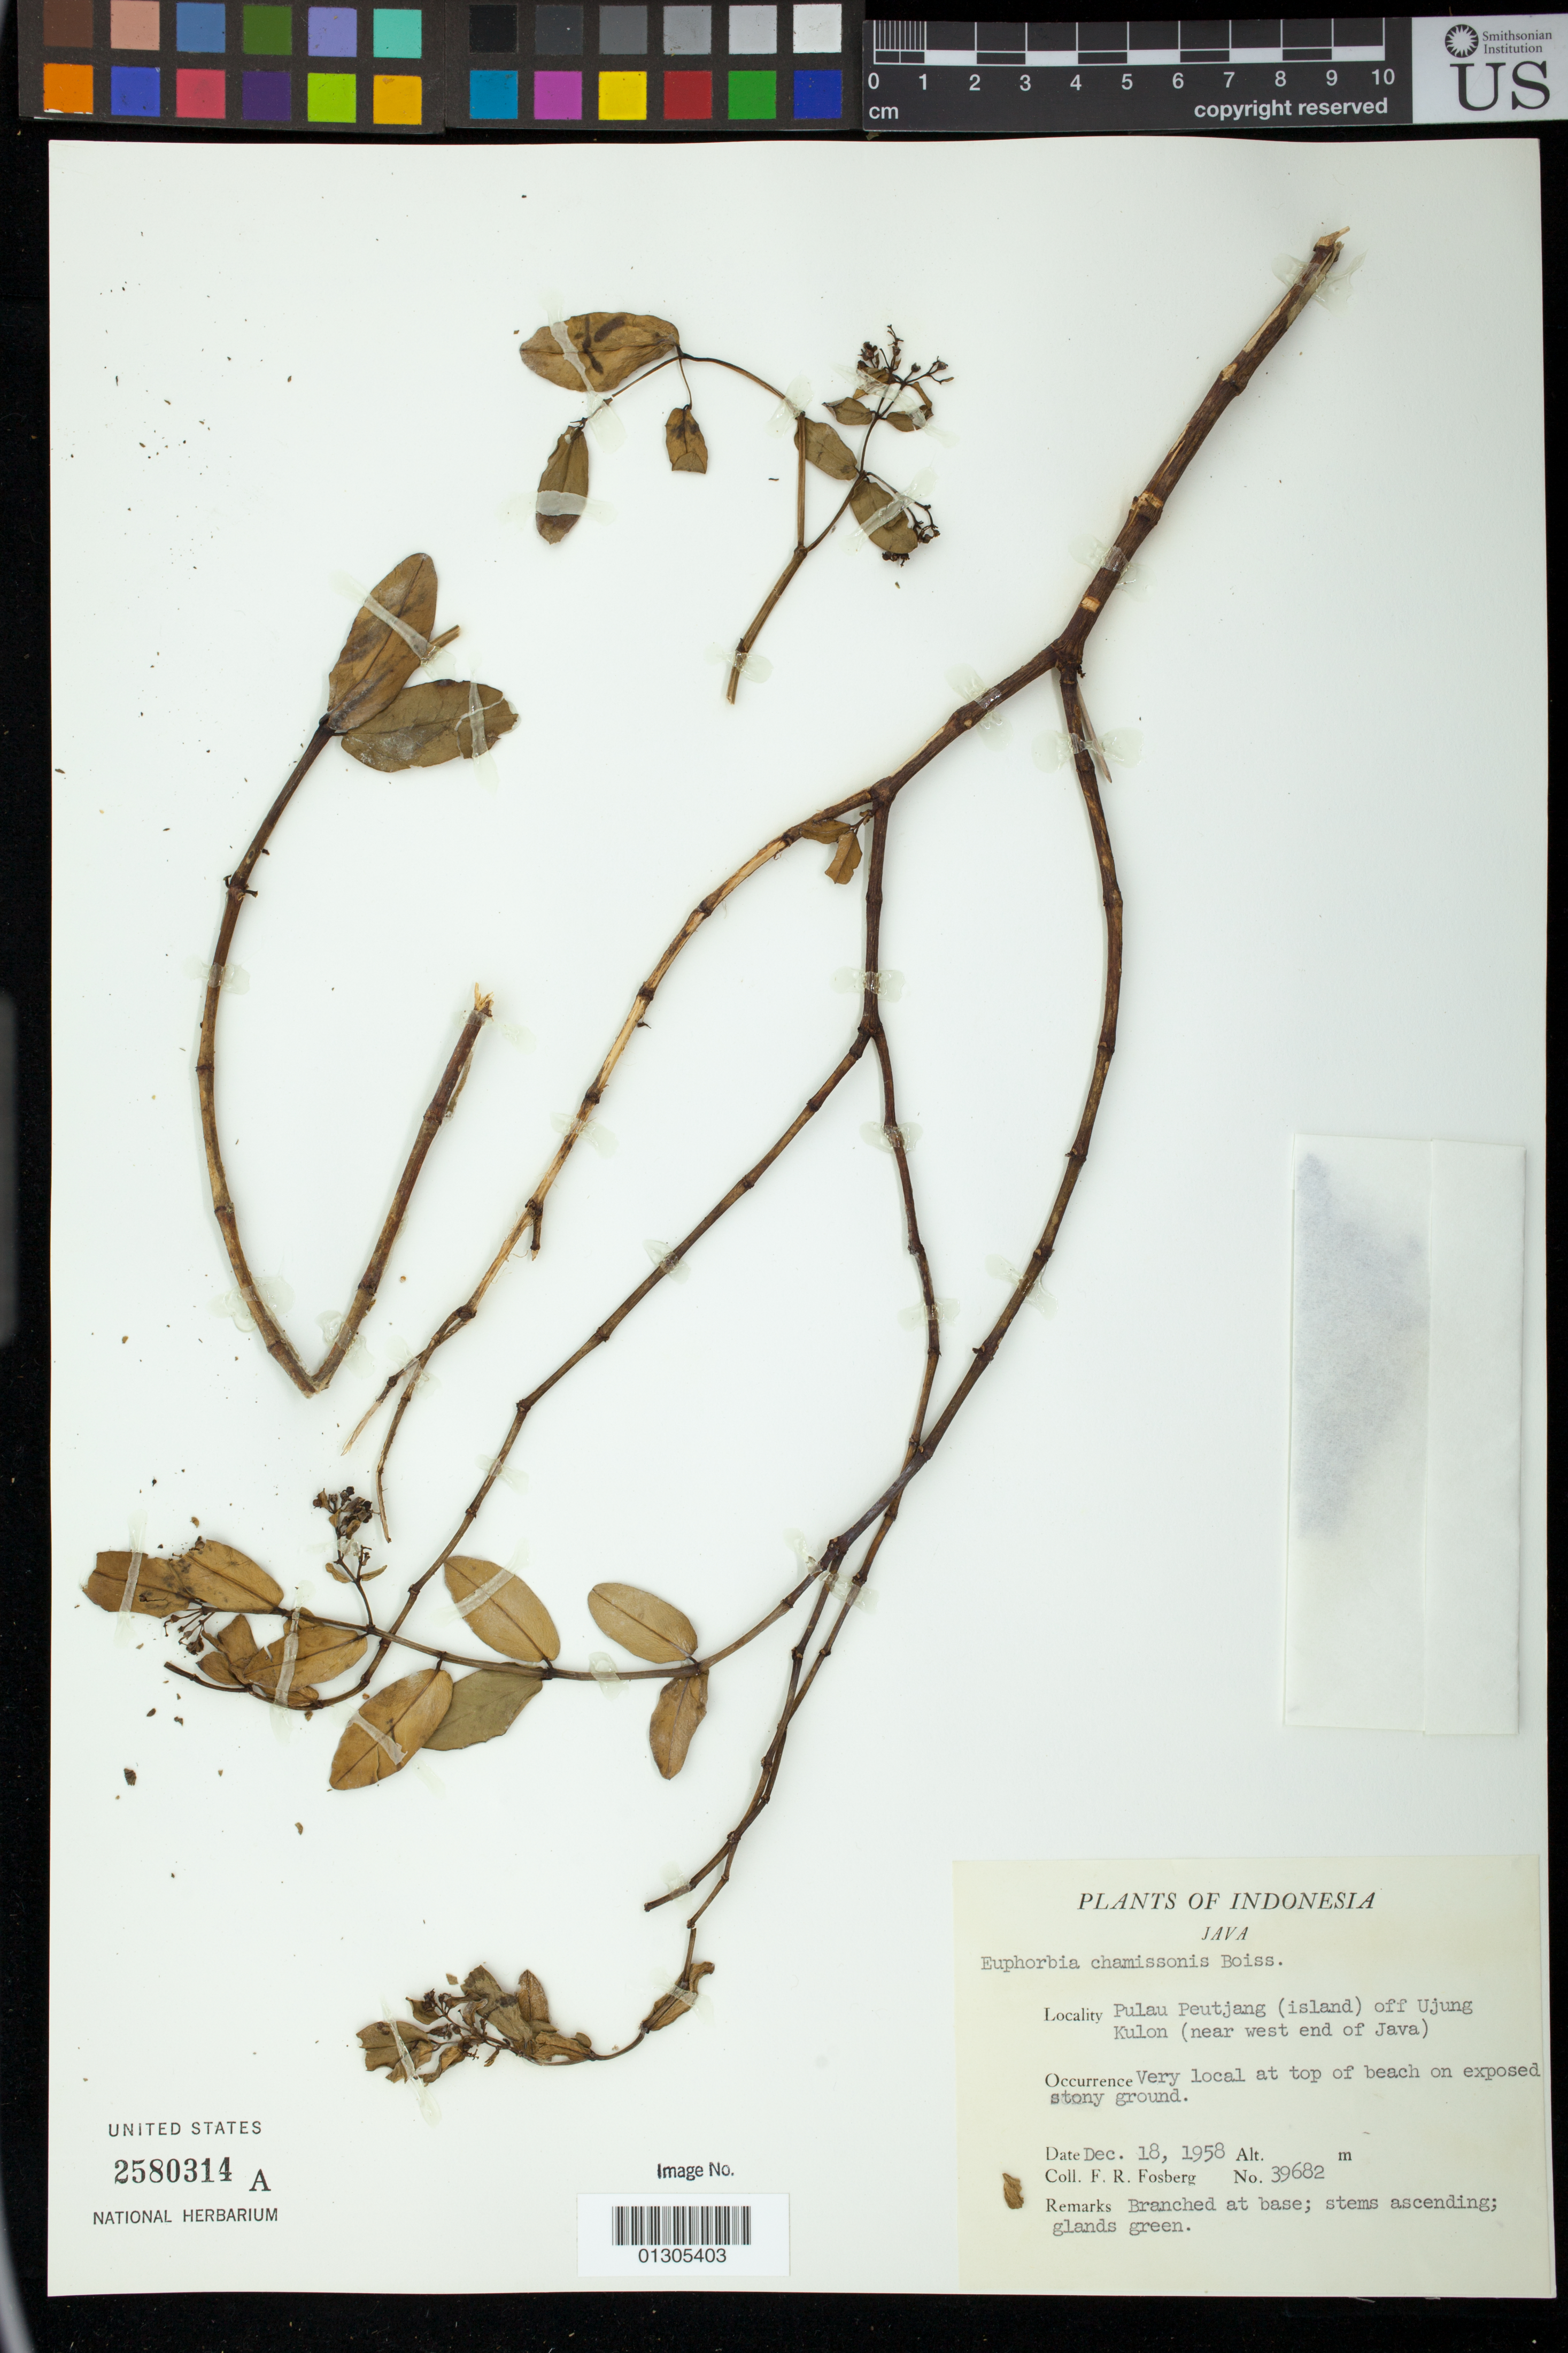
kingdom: Plantae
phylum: Tracheophyta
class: Magnoliopsida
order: Malpighiales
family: Euphorbiaceae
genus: Euphorbia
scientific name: Euphorbia chamissonis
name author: (Klotzsch ex Klotzsch & Garcke) Boiss.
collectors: F. R. Fosberg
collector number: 39682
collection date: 1958-12-18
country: Indonesia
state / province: Java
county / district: Banten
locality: Pulau Peutjang [Pulau Peucang](island) off Ujung Kulon [Udjung-kulon](near west end of Java); at top of beach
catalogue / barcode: US 2580314A